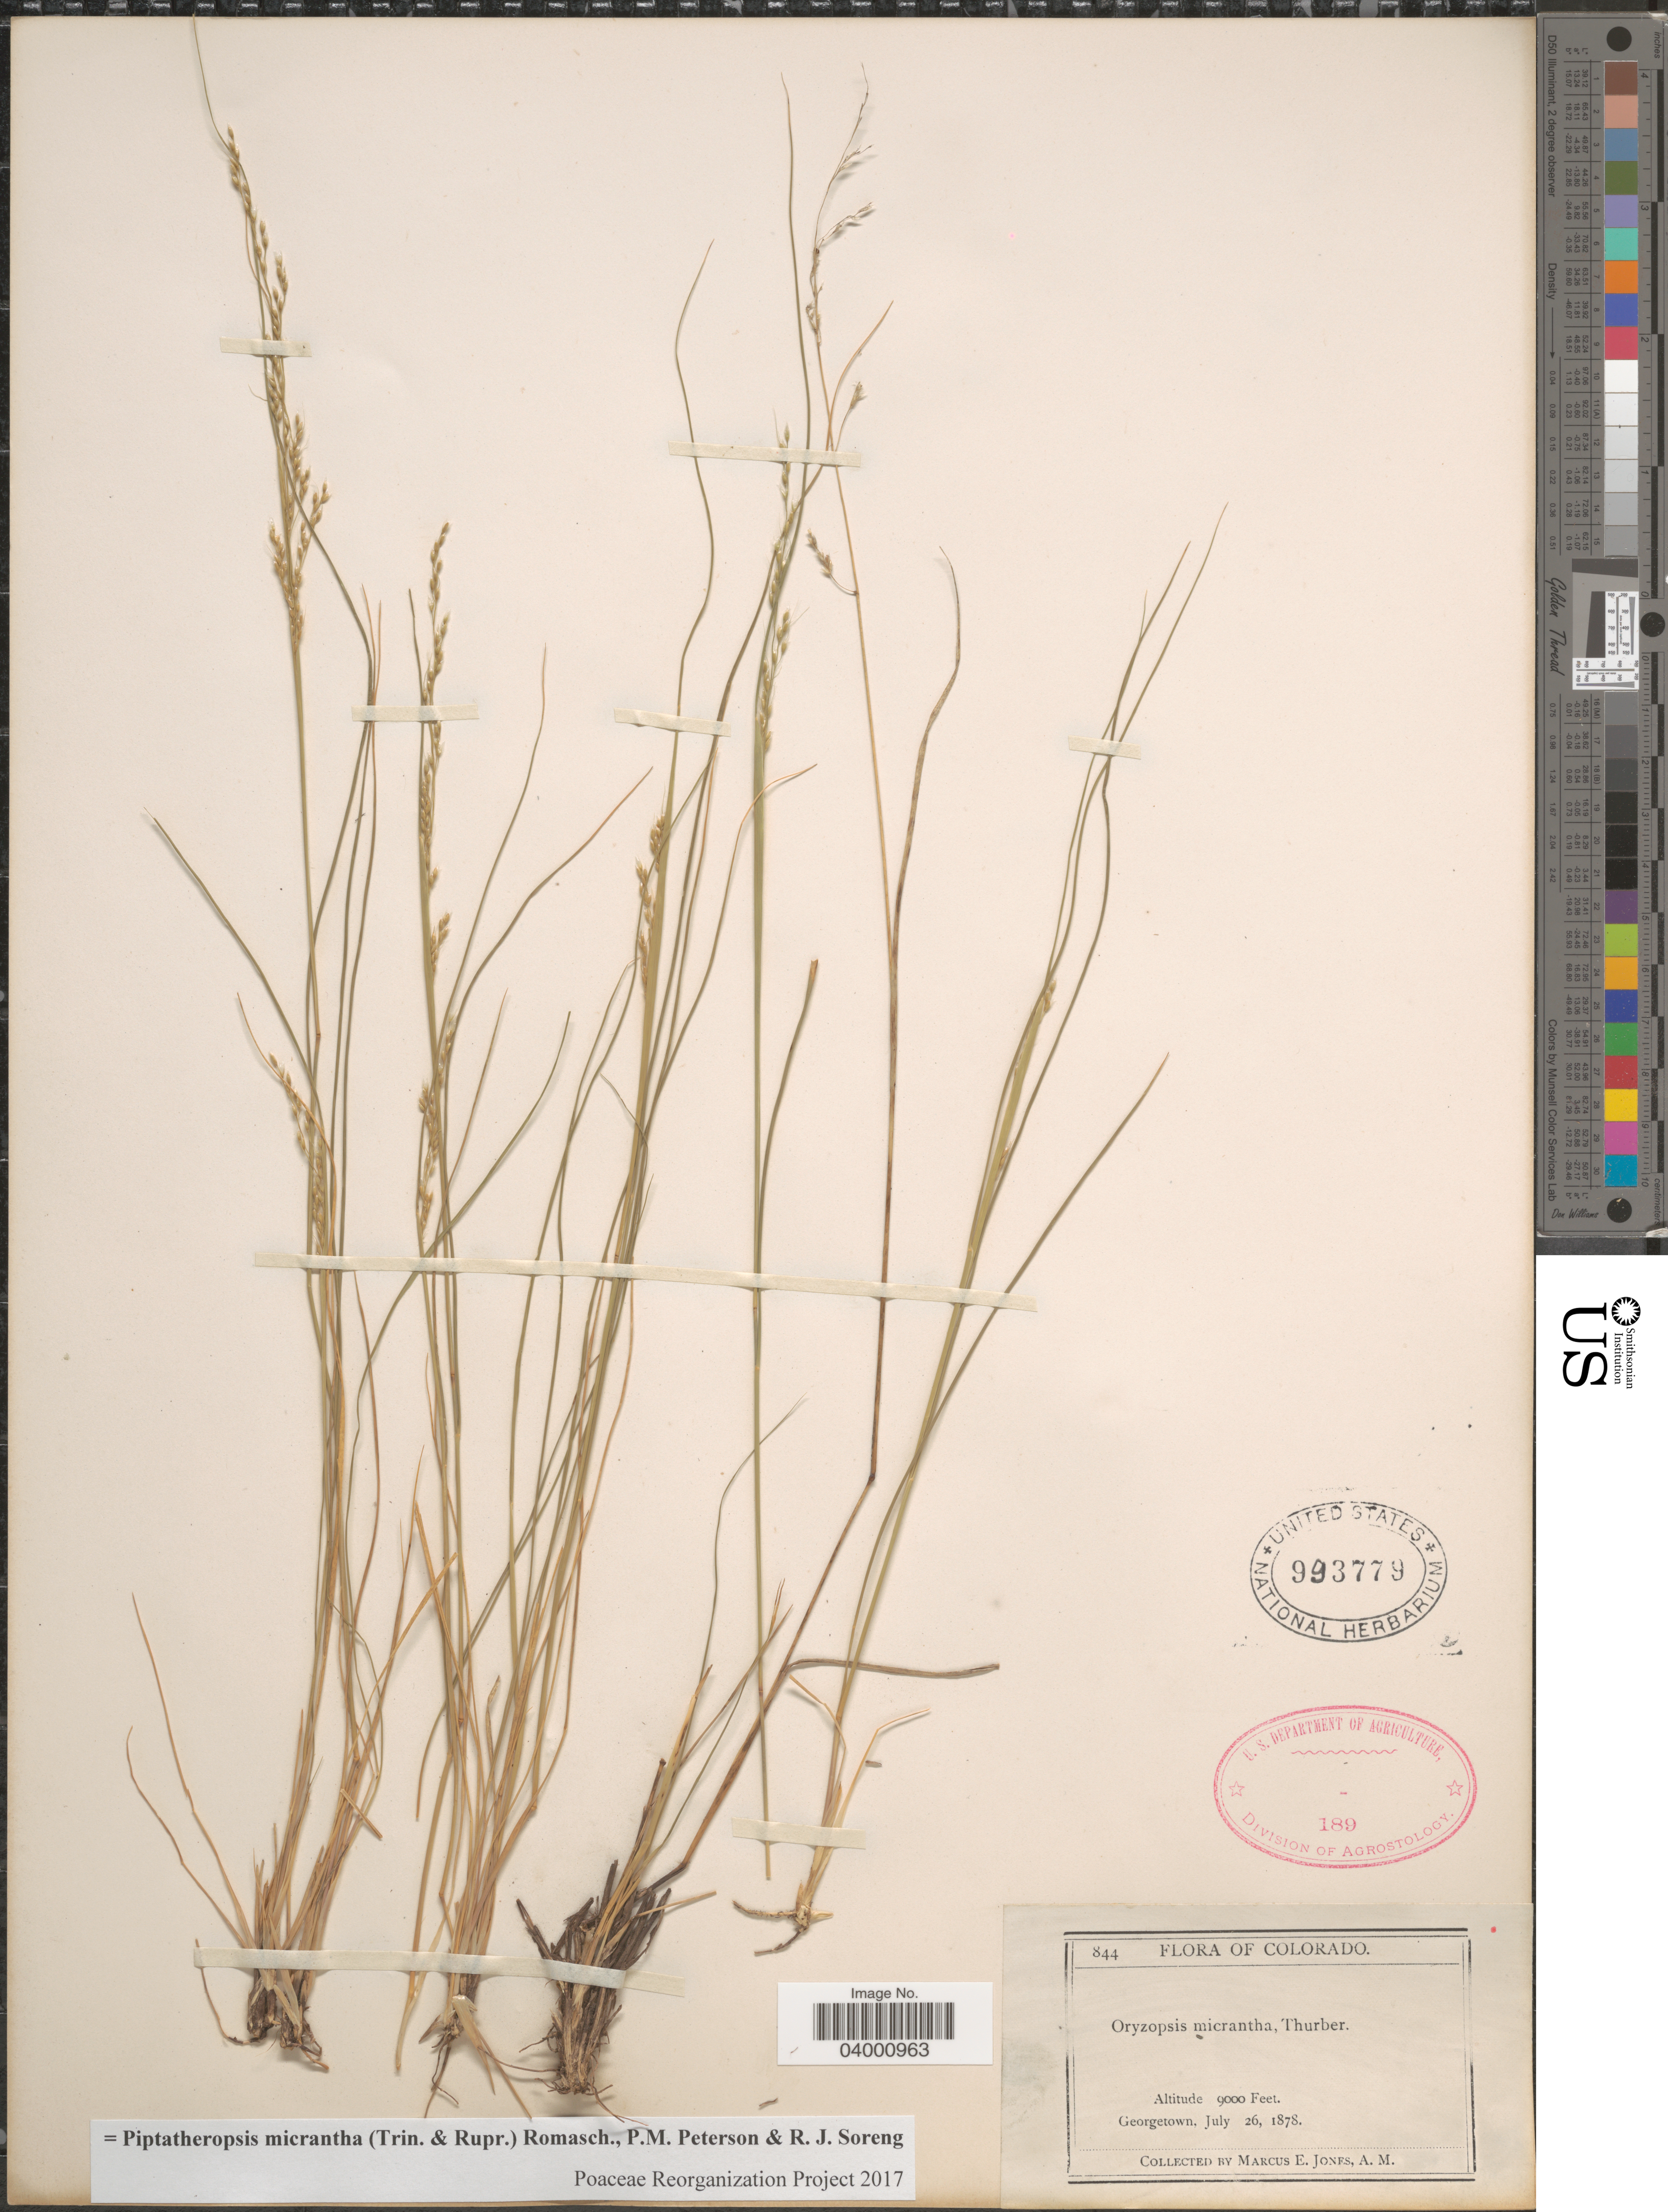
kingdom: Plantae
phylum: Tracheophyta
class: Liliopsida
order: Poales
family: Poaceae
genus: Piptatheropsis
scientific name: Piptatheropsis micrantha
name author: (Trin. & Rupr.) Romasch.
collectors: M. E. Jones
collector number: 844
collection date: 1878-07-26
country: United States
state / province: Colorado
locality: Georgetown.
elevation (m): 2743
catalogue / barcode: US 993779